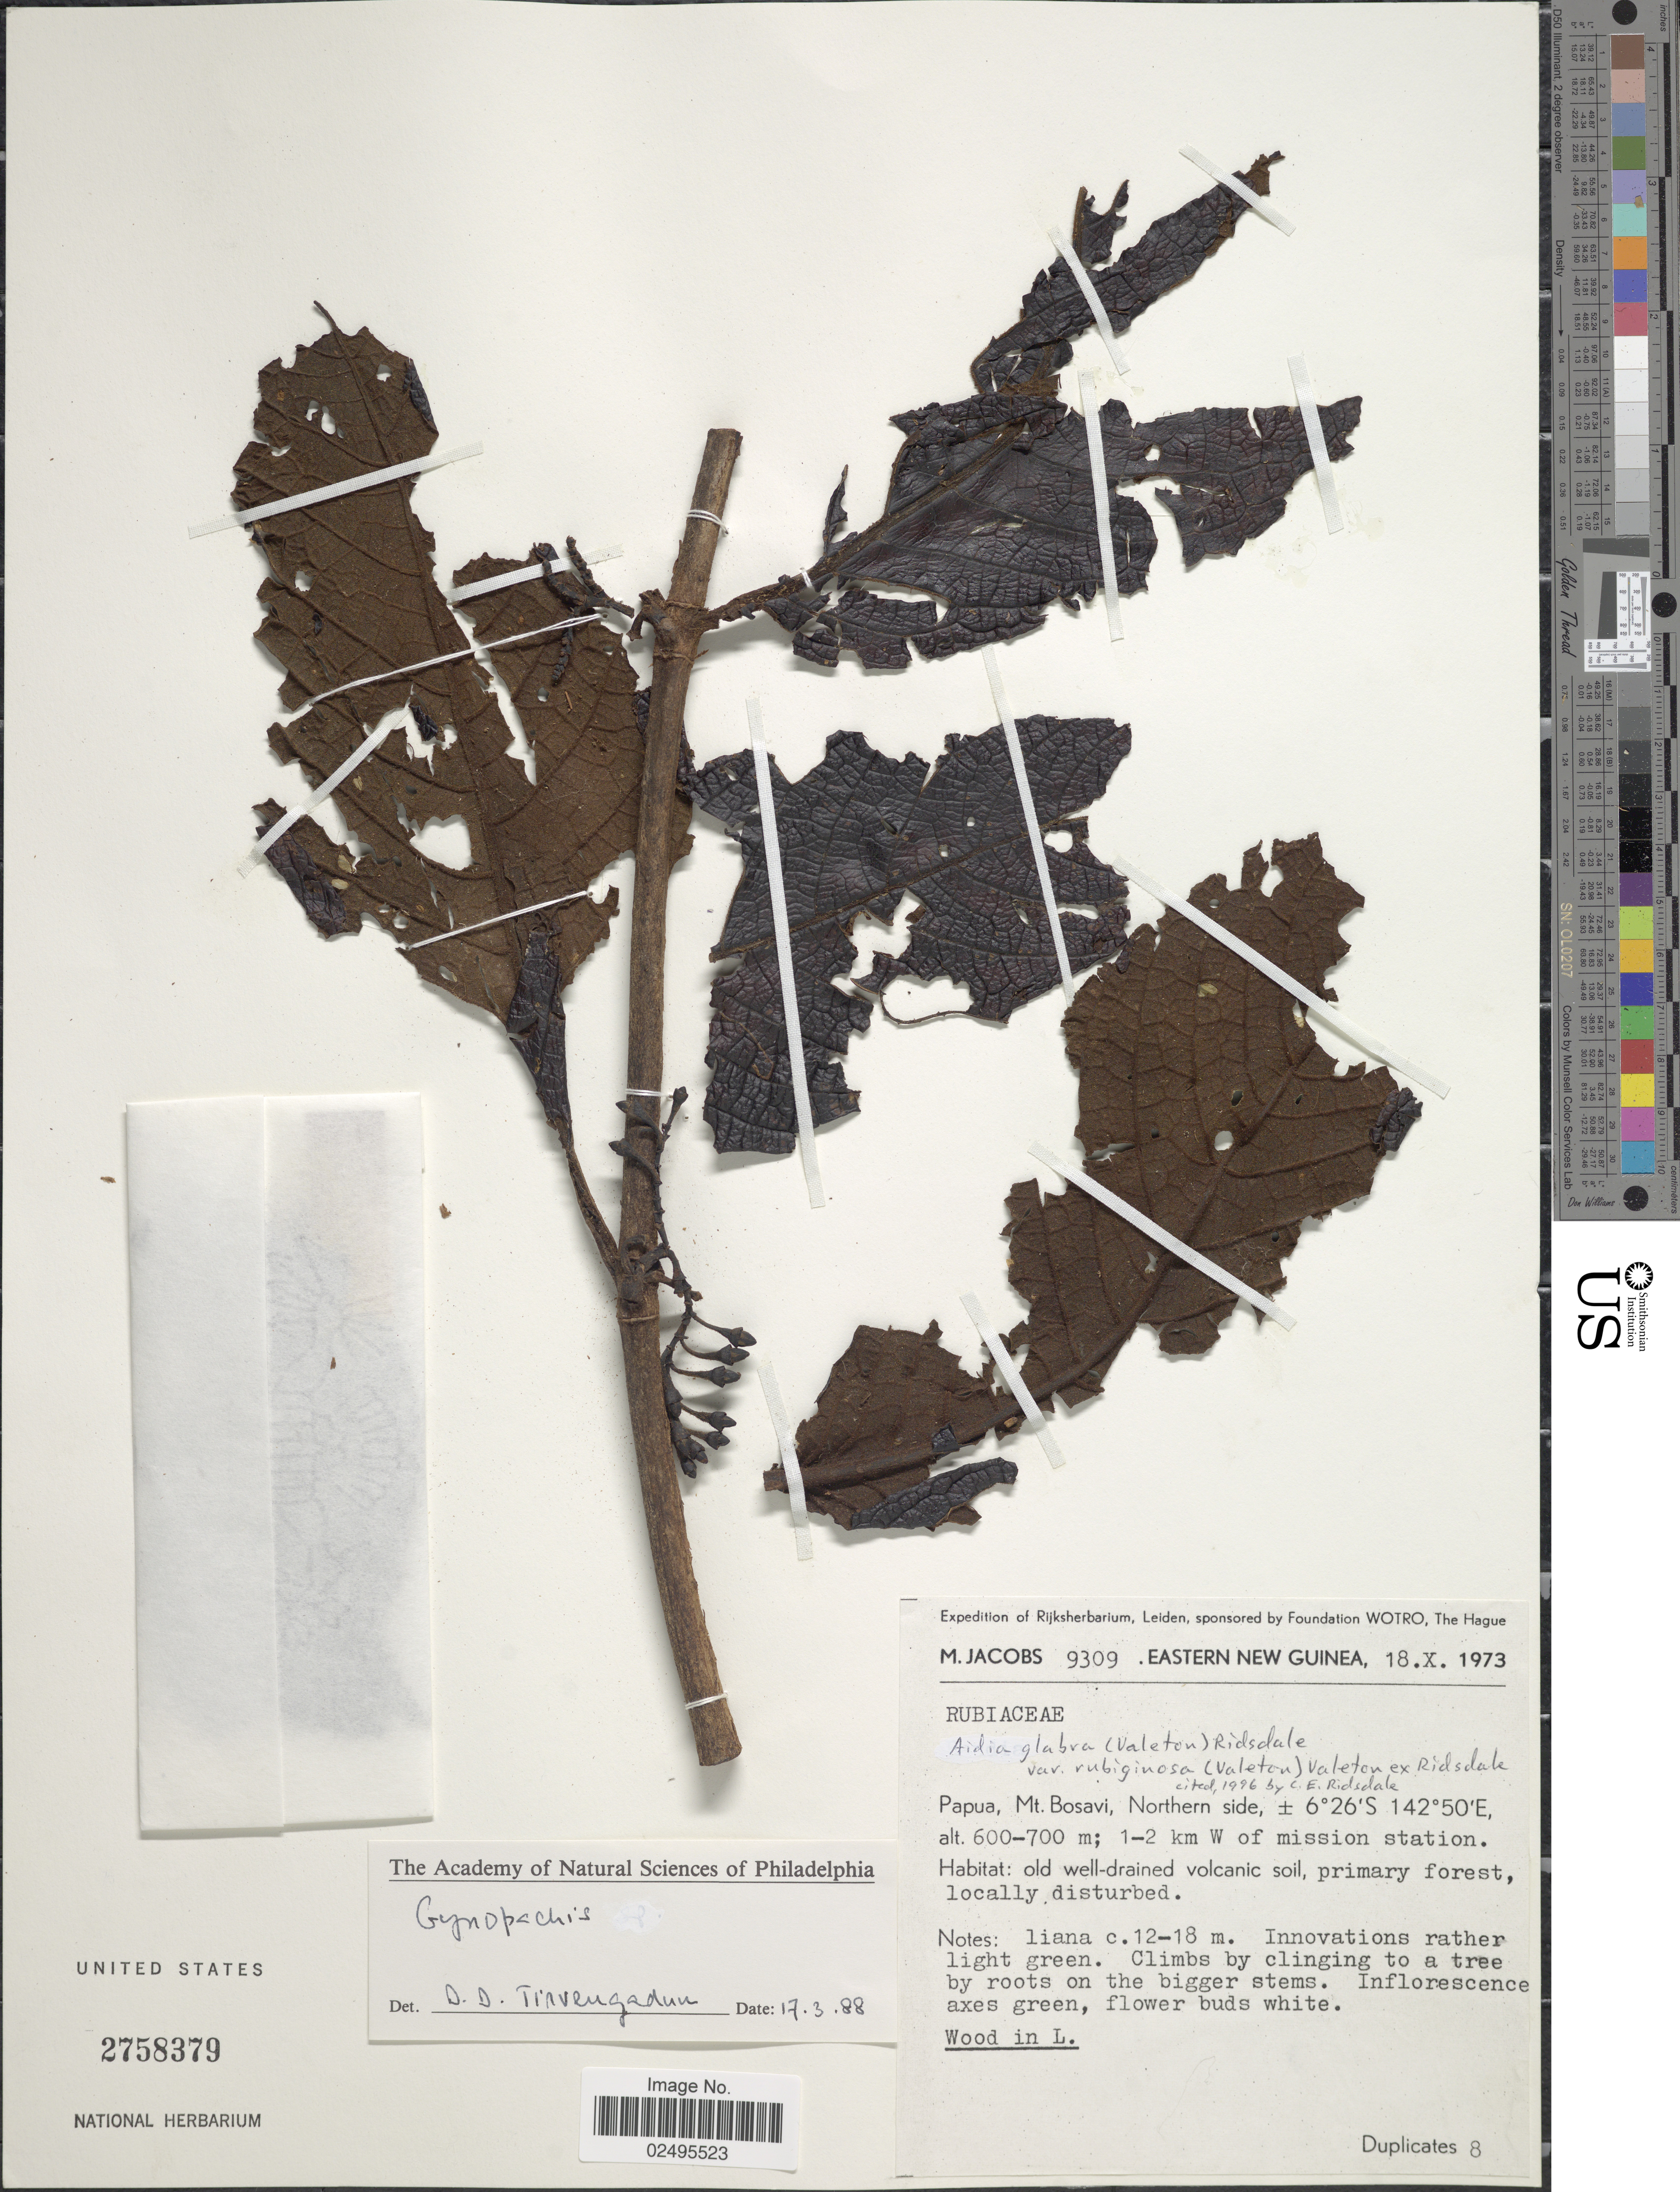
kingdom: Plantae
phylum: Tracheophyta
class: Magnoliopsida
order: Gentianales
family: Rubiaceae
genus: Aidia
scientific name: Aidia glabra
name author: (Valeton) Ridsdale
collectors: M. Jacobs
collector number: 9309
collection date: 1973-10-18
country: Indonesia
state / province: Papua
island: New Guinea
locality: Mt. Bosavi, Northern side, 1-2 km W of mission station, Eastern New Guinea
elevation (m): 600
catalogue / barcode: US 25758379